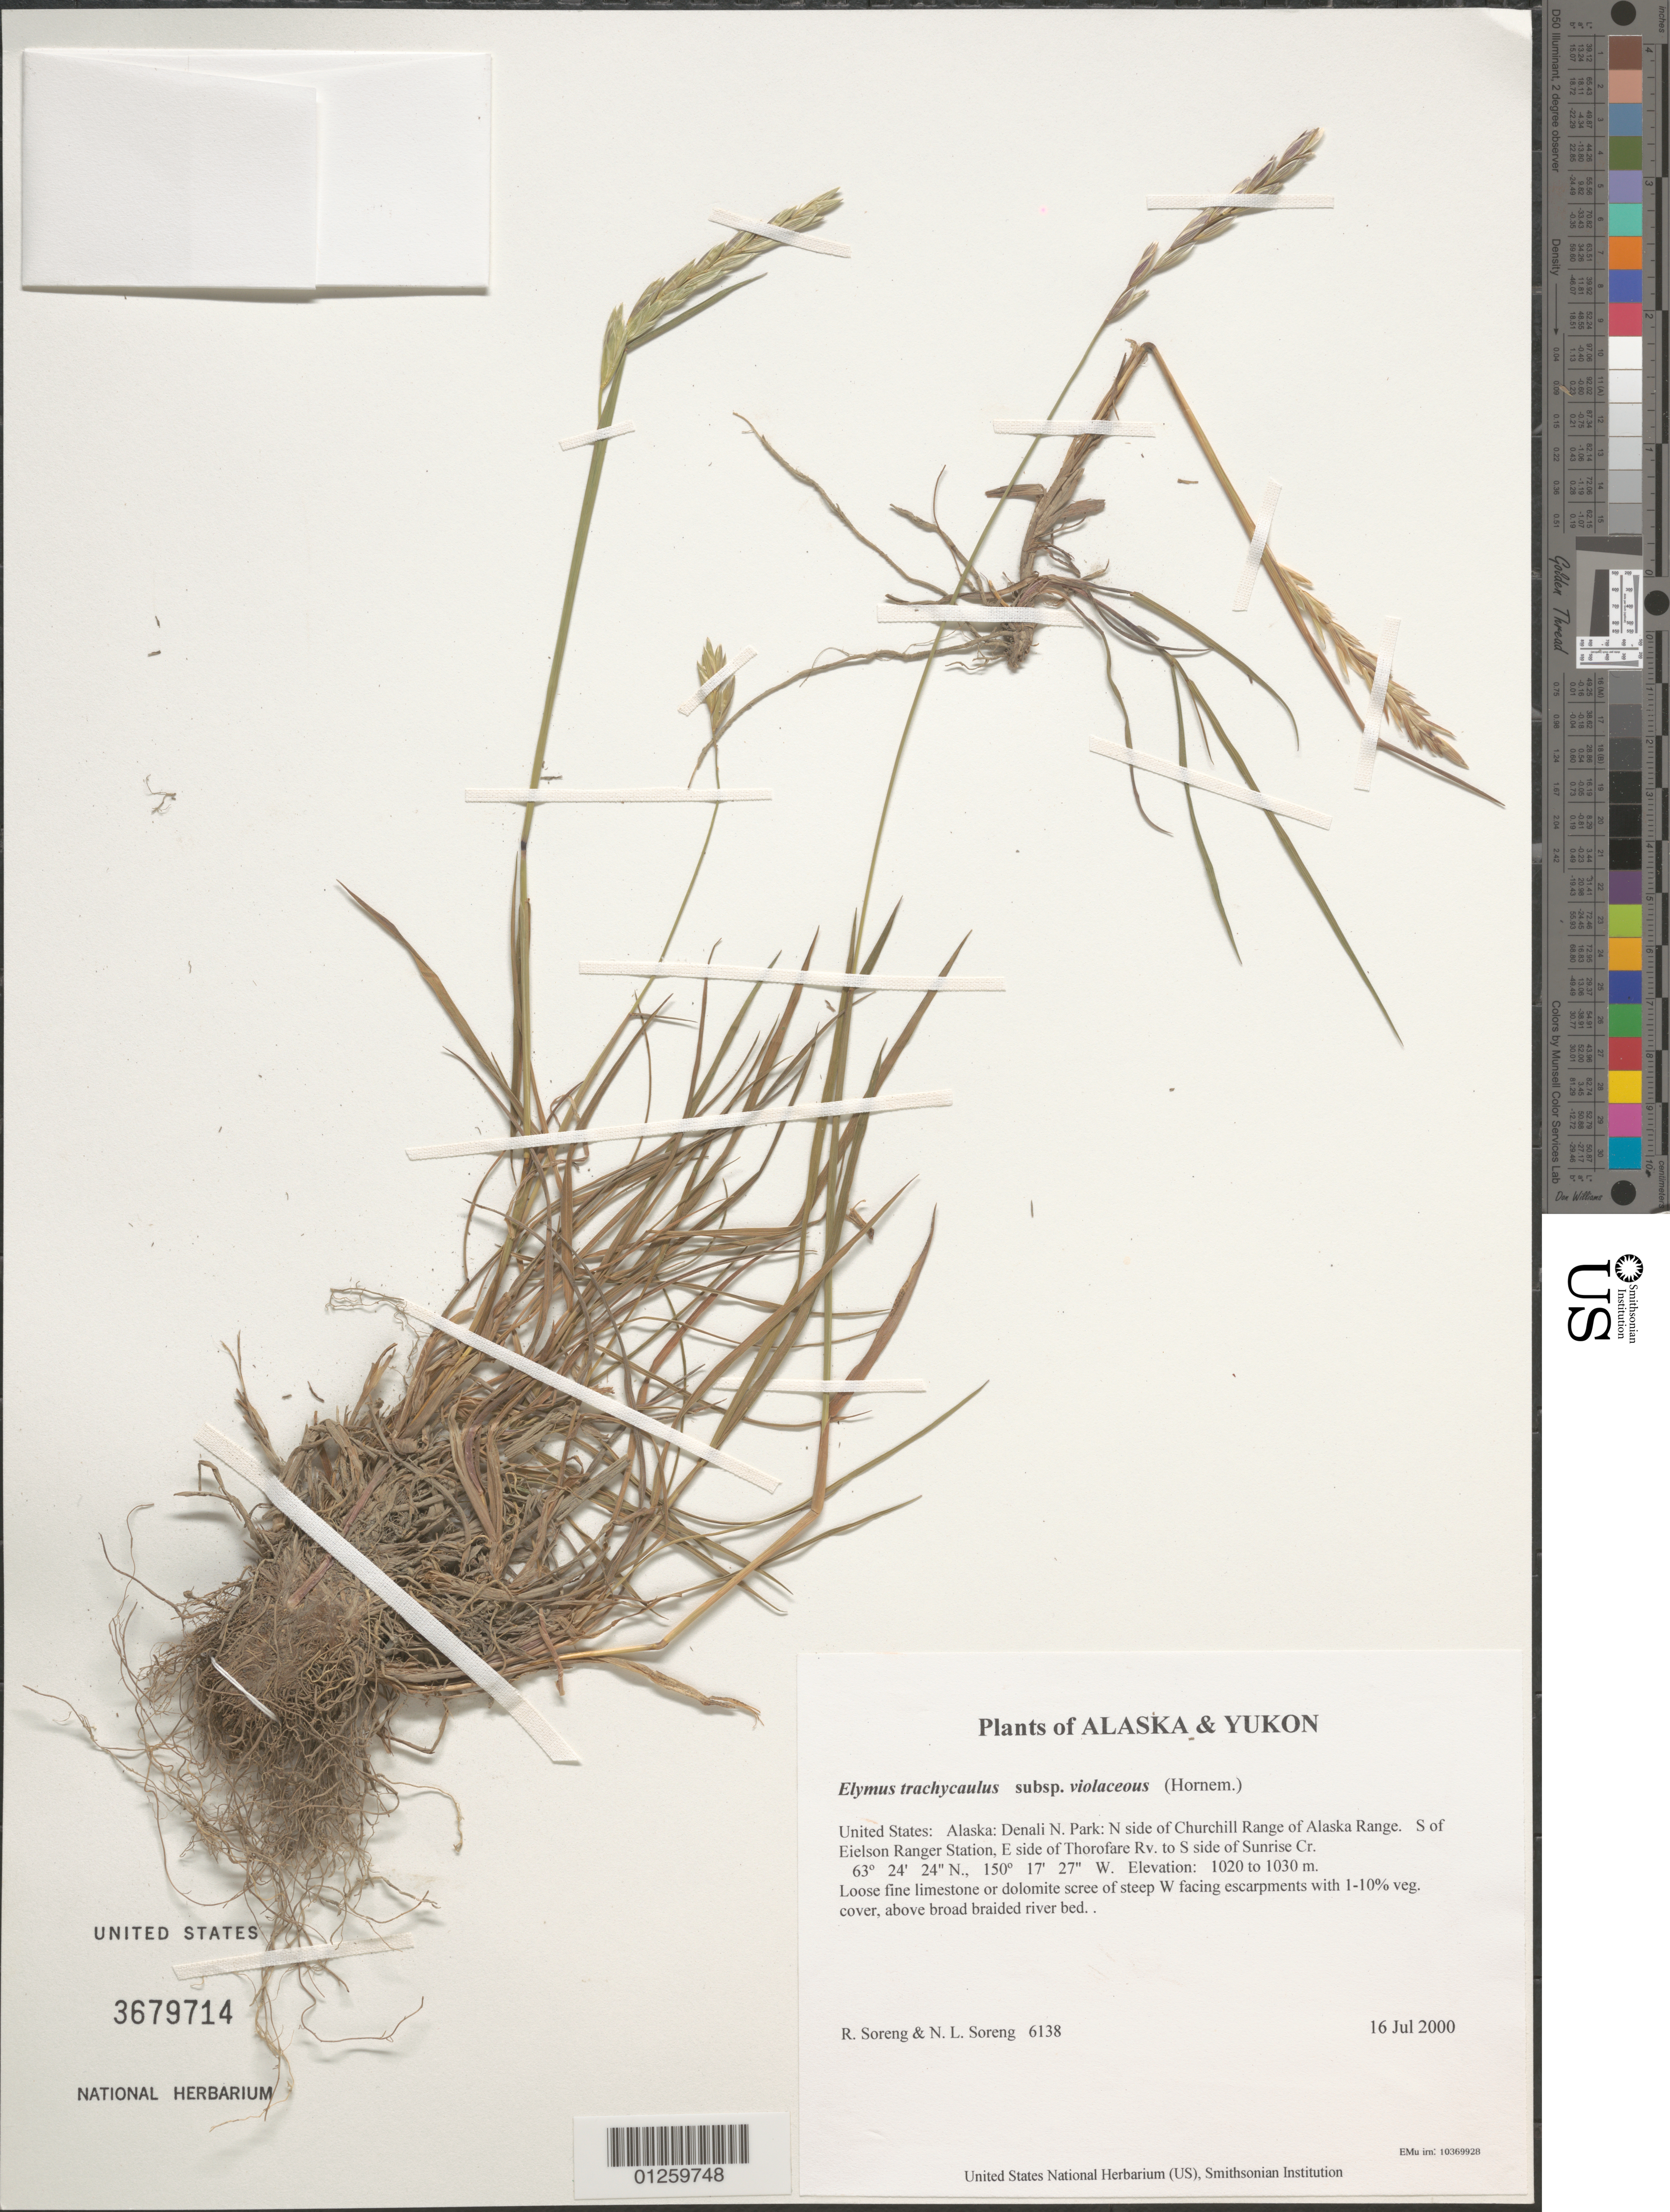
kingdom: Plantae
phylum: Tracheophyta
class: Liliopsida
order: Poales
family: Poaceae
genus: Elymus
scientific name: Elymus trachycaulus subsp. violaceous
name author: (Hornem.)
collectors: R. J. Soreng & N. L. Soreng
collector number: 6138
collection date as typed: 16 Jul 2000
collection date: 2000-07-16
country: United States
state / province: Alaska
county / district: Denali N. Park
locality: N side of Churchill Range of Alaska Range. S of Eielson Ranger Station, E side of Thorofare Rv. to S side of Sunrise Cr.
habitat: Loose fine limestone or dolomite scree of steep W facing escarpments with 1-10% veg. cover, above broad braided river bed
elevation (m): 1020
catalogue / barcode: US 3679714